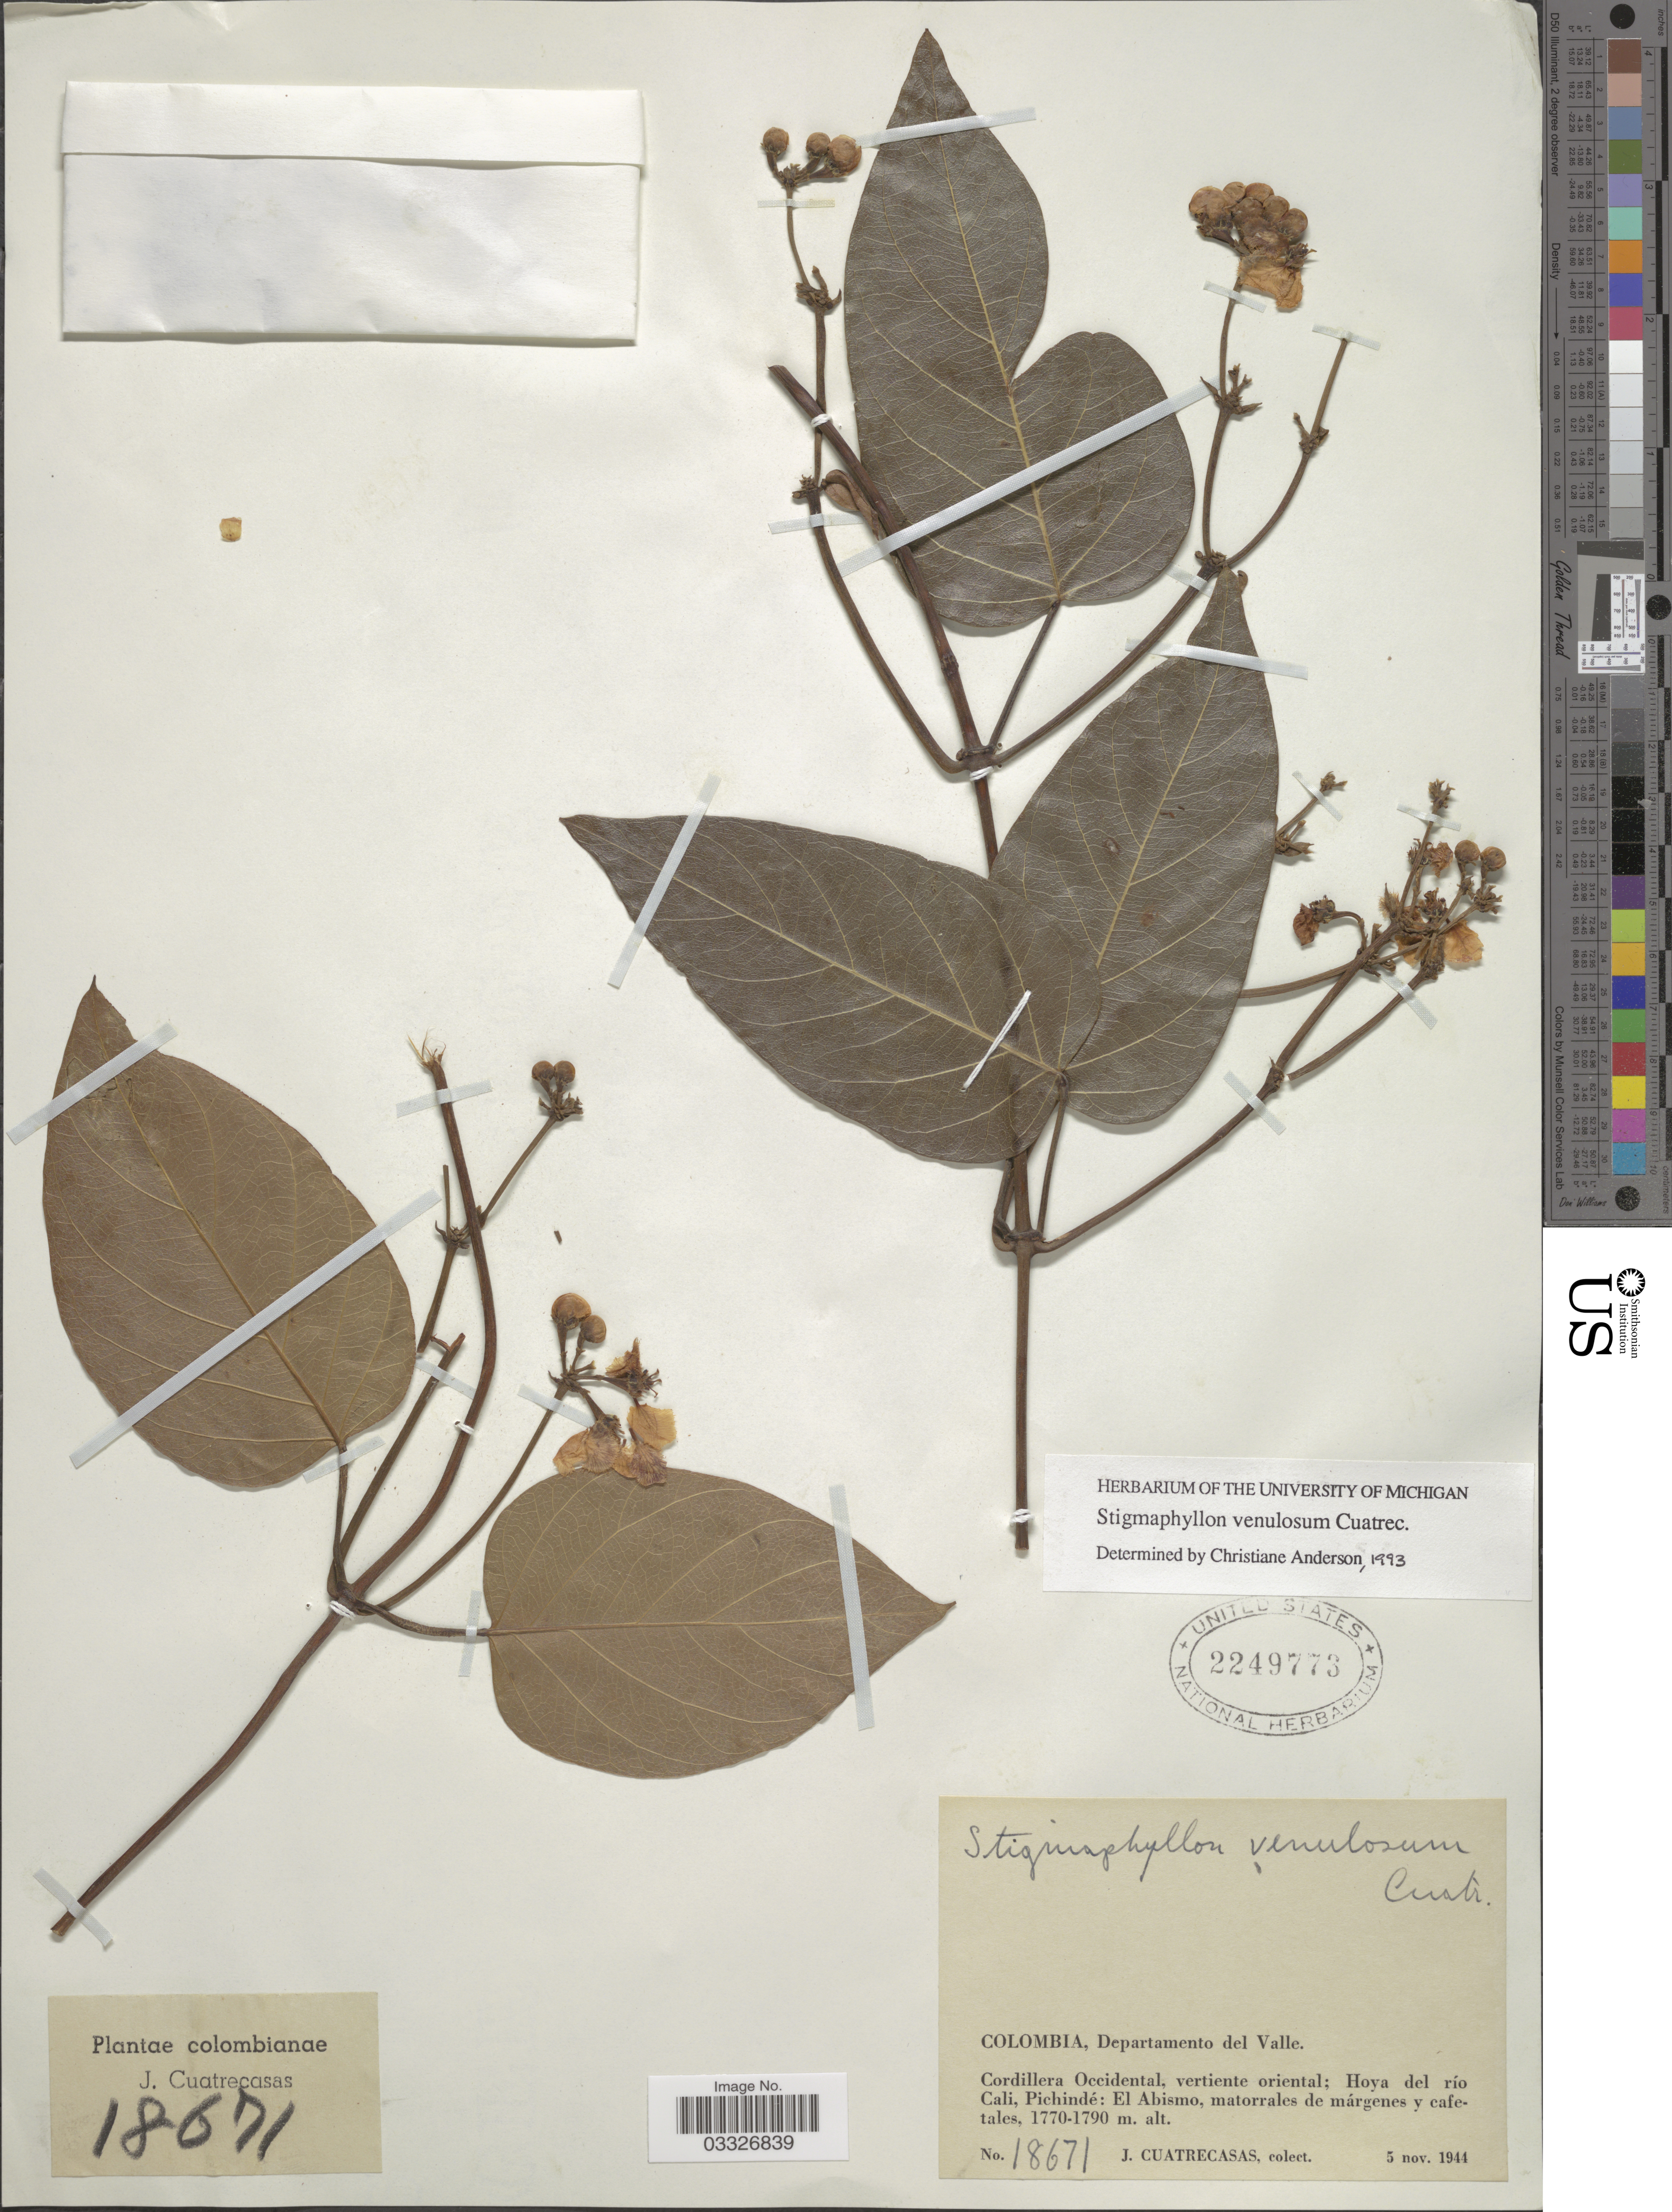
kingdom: Plantae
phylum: Tracheophyta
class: Magnoliopsida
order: Malpighiales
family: Malpighiaceae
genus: Stigmaphyllon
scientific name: Stigmaphyllon venulosum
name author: Cuatrec.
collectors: J. Cuatrecasas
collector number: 18671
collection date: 1944-11-05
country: Colombia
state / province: Valle del Cauca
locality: Departamento del Valle. Cordillera Occidental, vertiente oriental; Hoya del río Cali, Pichinde: El Abismo.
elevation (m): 1770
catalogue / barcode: US 2249773